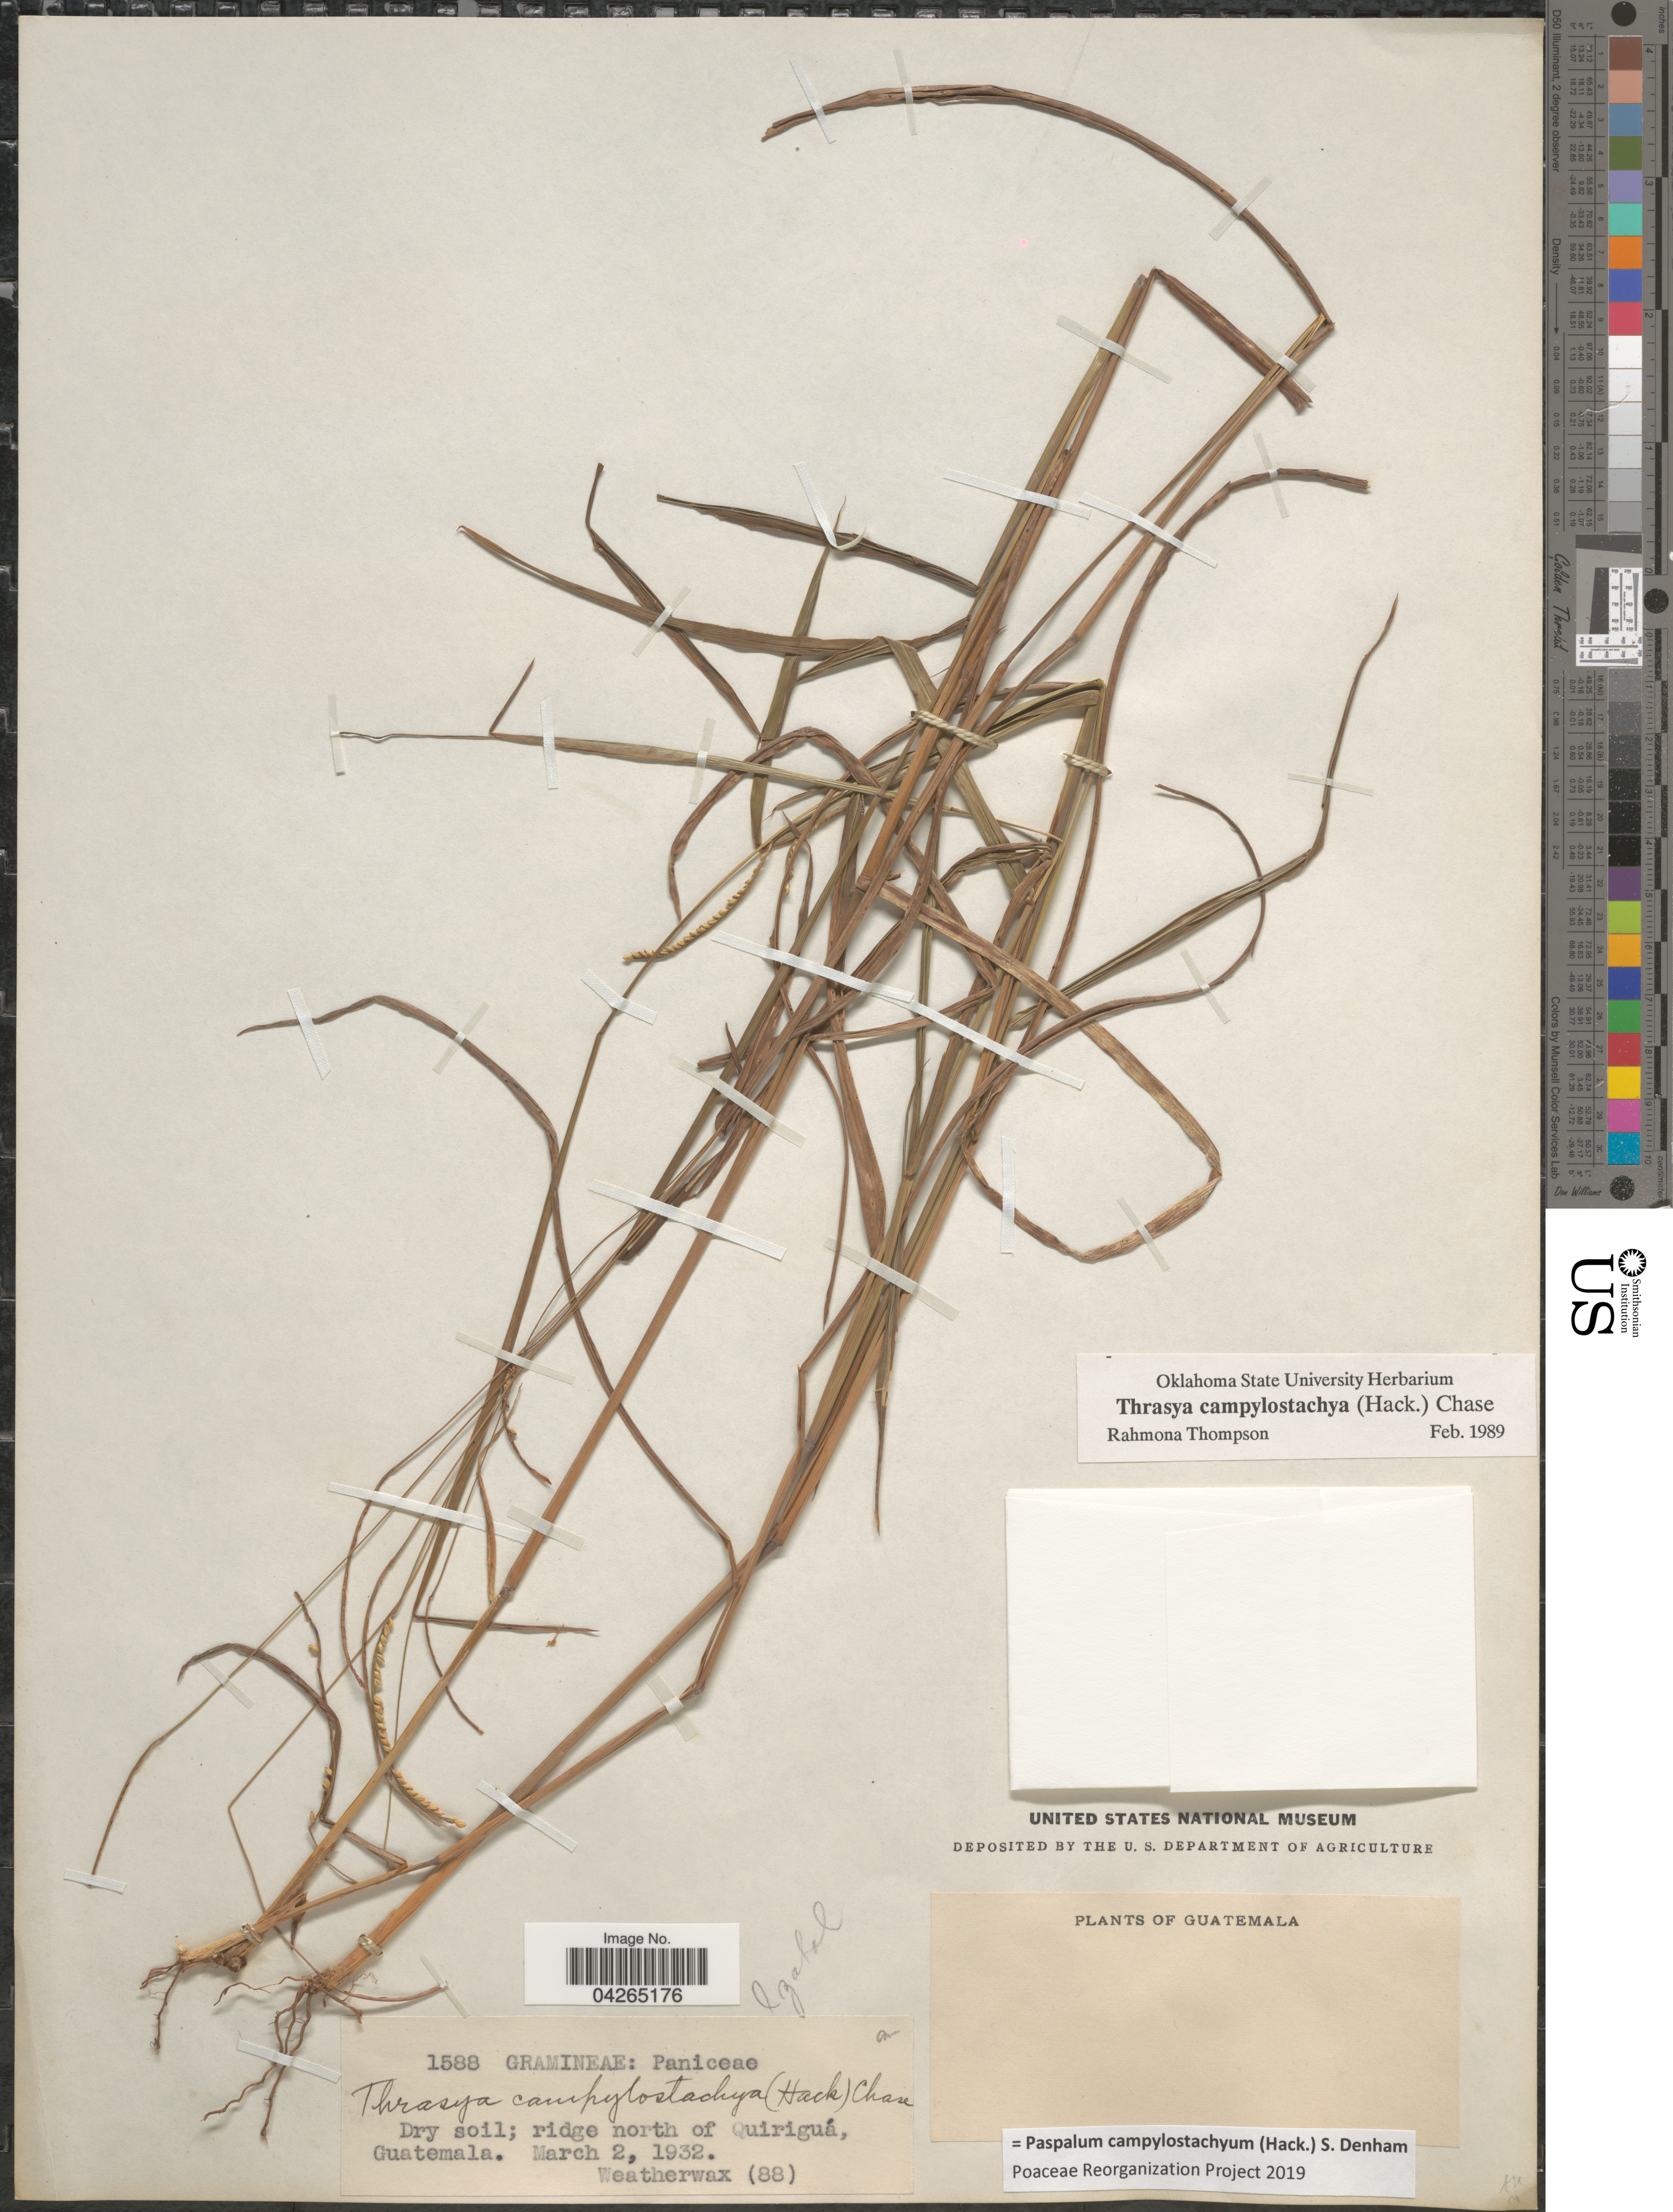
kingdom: Plantae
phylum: Tracheophyta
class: Liliopsida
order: Poales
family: Poaceae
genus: Paspalum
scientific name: Paspalum campylostachyum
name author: (Hack.) S. Denham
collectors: -. Weatherwax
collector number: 88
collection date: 1932-03-02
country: Guatemala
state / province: Izabal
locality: Ridge north of Quiriguá.